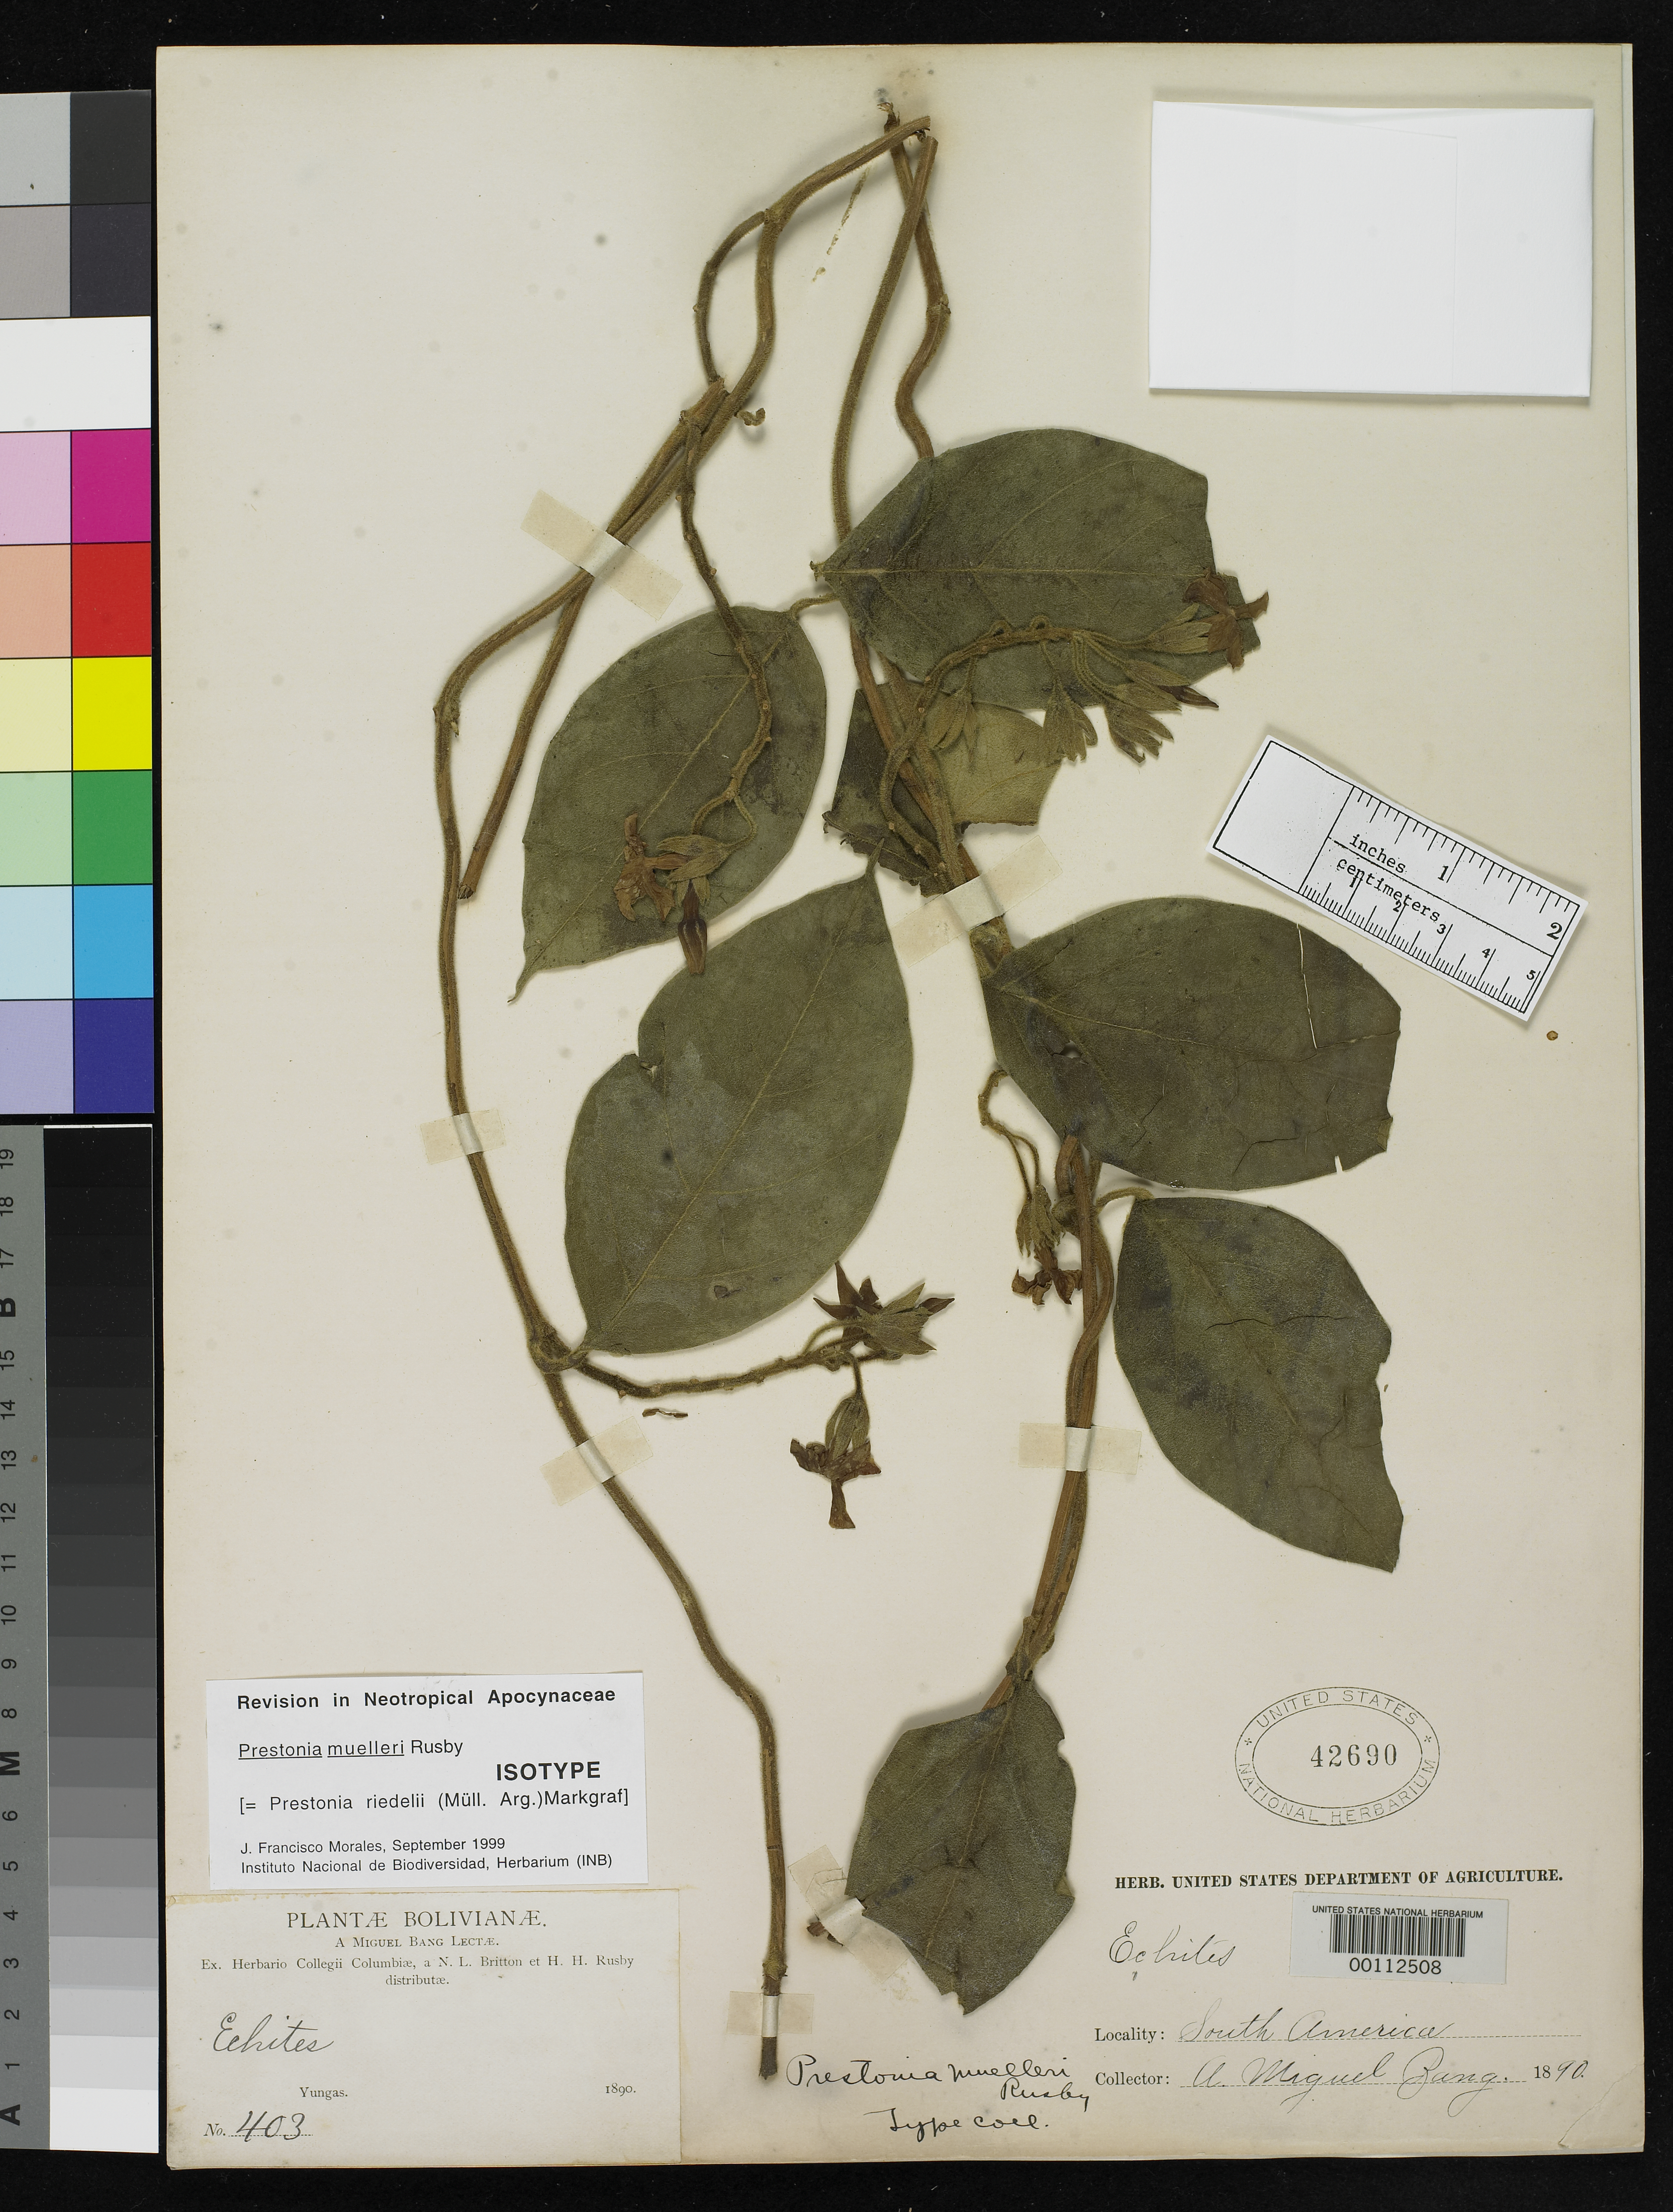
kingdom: Plantae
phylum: Tracheophyta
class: Magnoliopsida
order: Gentianales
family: Apocynaceae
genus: Prestonia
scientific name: Prestonia muelleri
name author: Rusby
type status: Isotype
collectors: M. Bang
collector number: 403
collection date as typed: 1890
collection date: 1890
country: Bolivia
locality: Yungas.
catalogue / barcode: US 42690